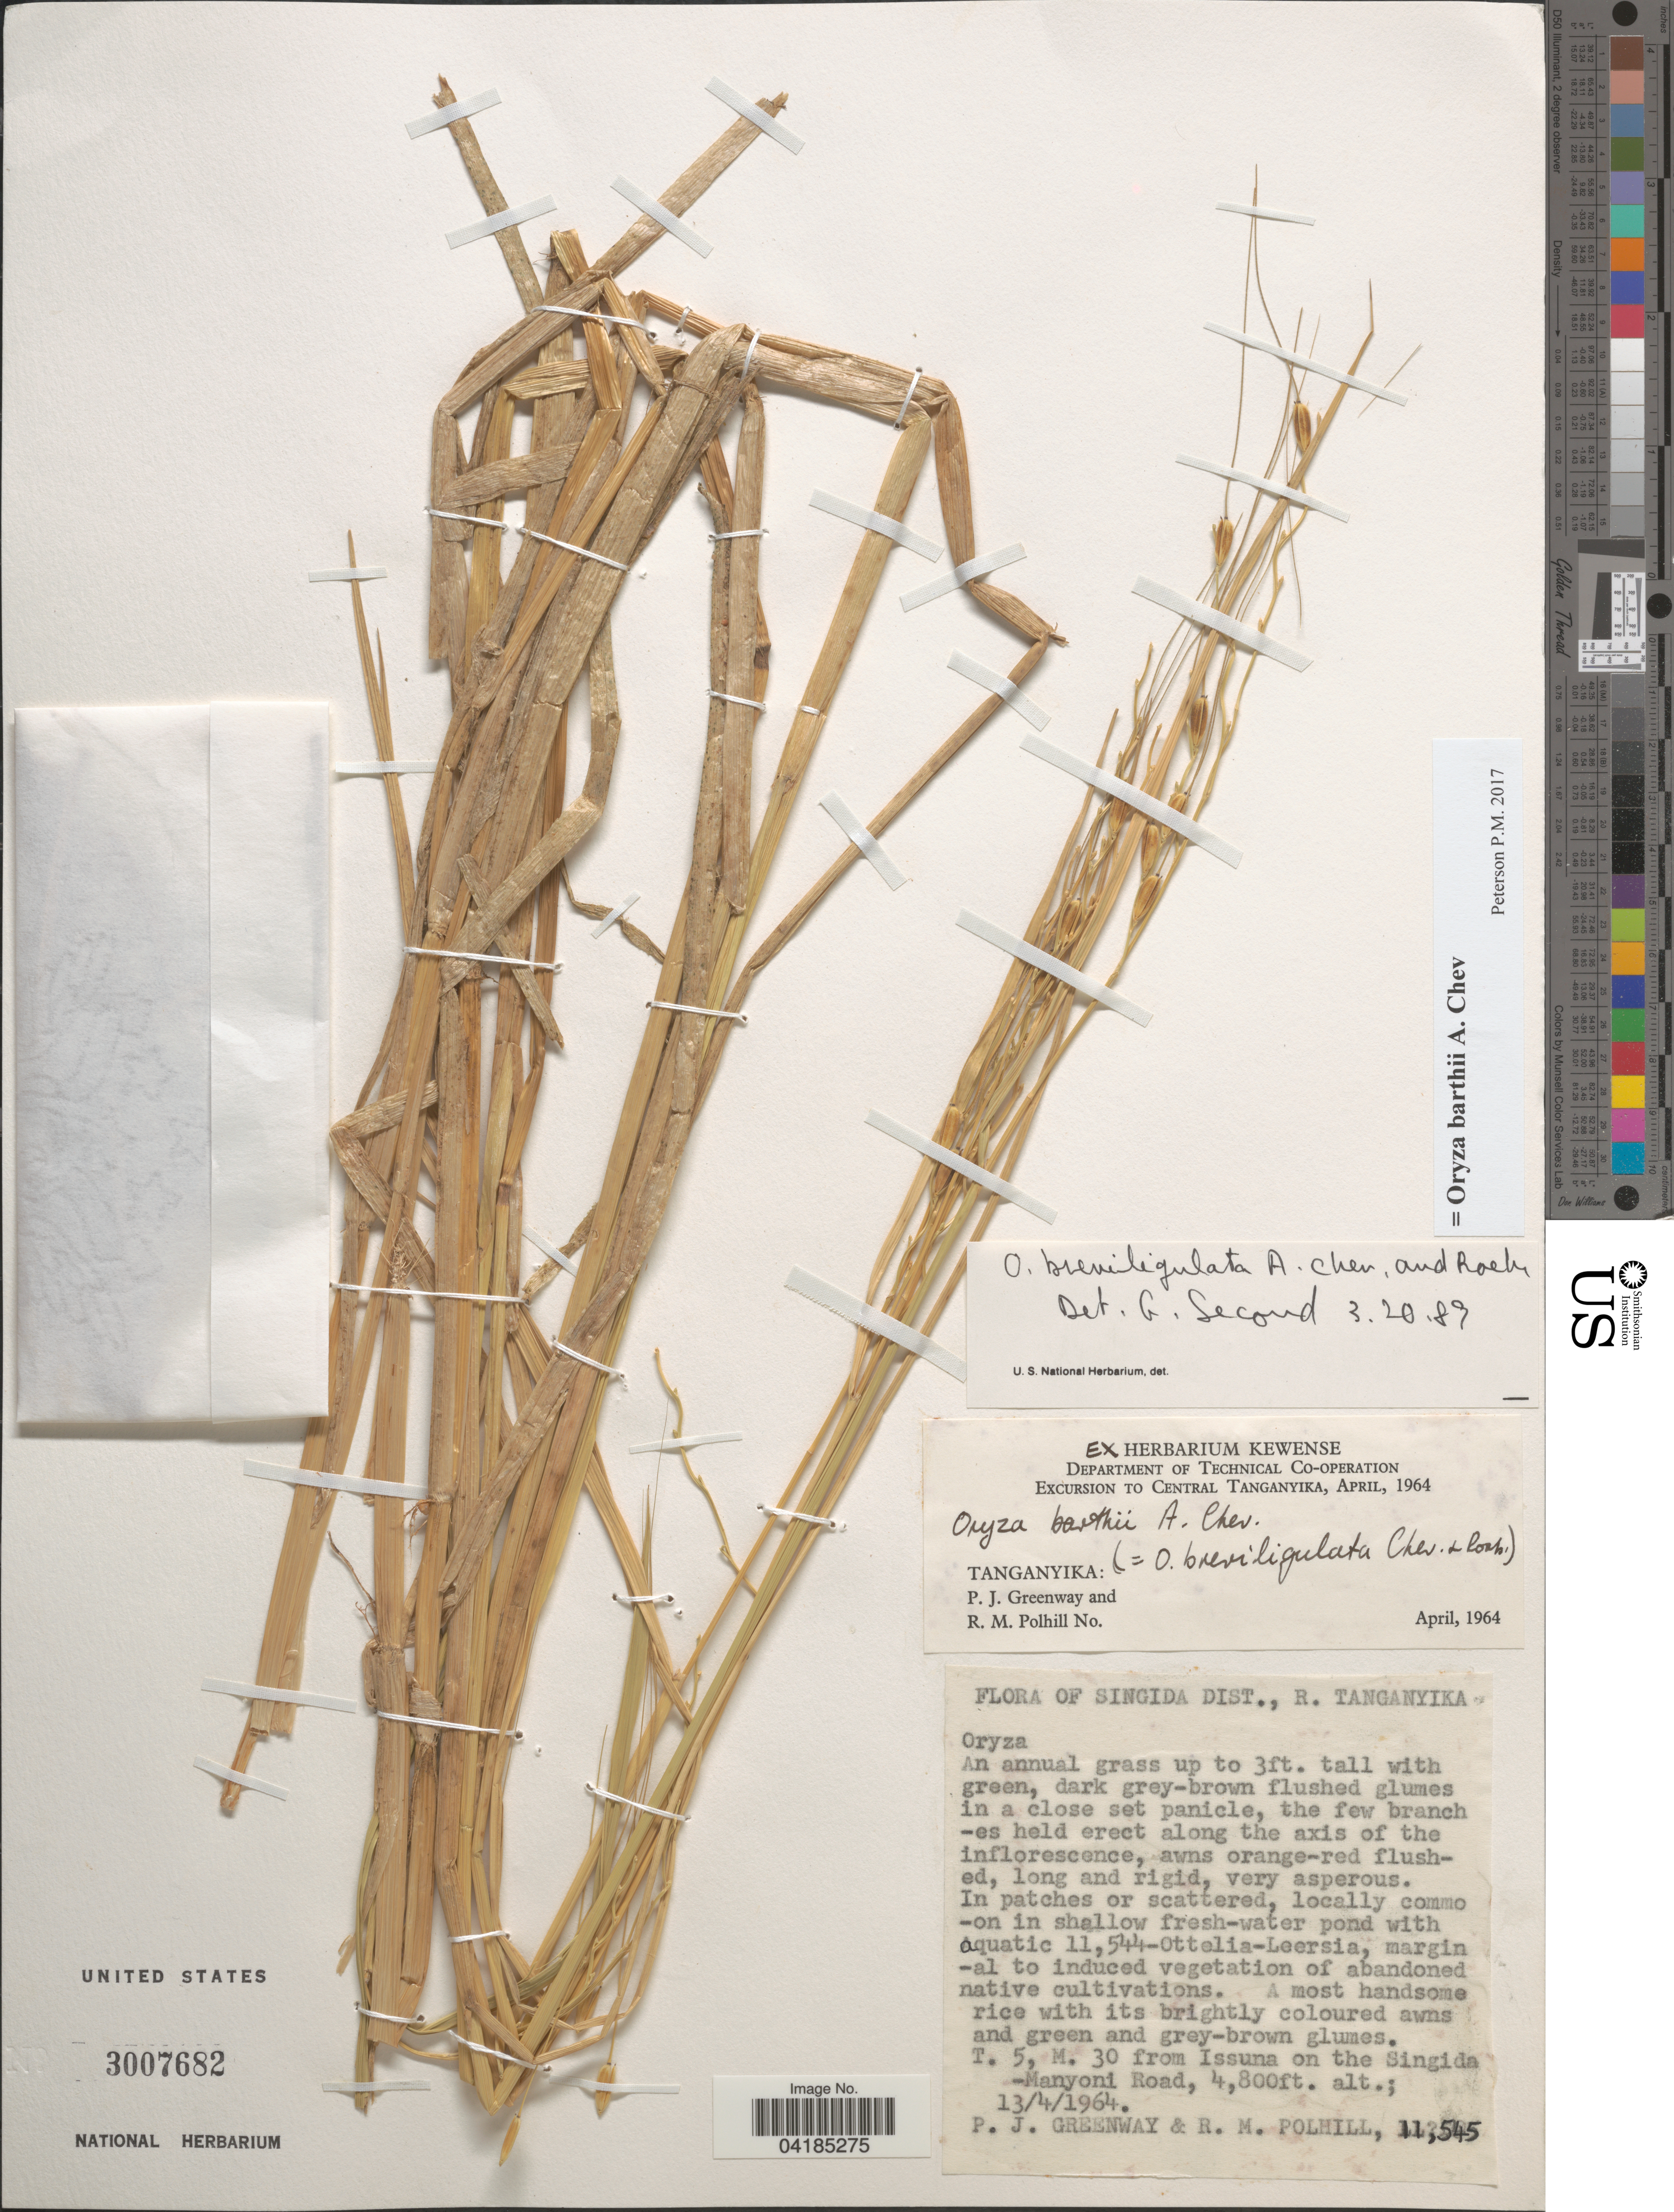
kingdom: Plantae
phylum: Tracheophyta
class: Liliopsida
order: Poales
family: Poaceae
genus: Oryza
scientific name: Oryza barthii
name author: A. Chev.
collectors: P. J. Greenway & R. M. Polhill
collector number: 11545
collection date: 1964-04-13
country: Tanzania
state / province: Singida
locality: Excursion to Central Tanganyika, April, 1964. Singida Dist., R. Tanganyika. T. 5, M. 30 from Issuna on the Singida-Manyoni Road.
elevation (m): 1463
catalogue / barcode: US 3007682